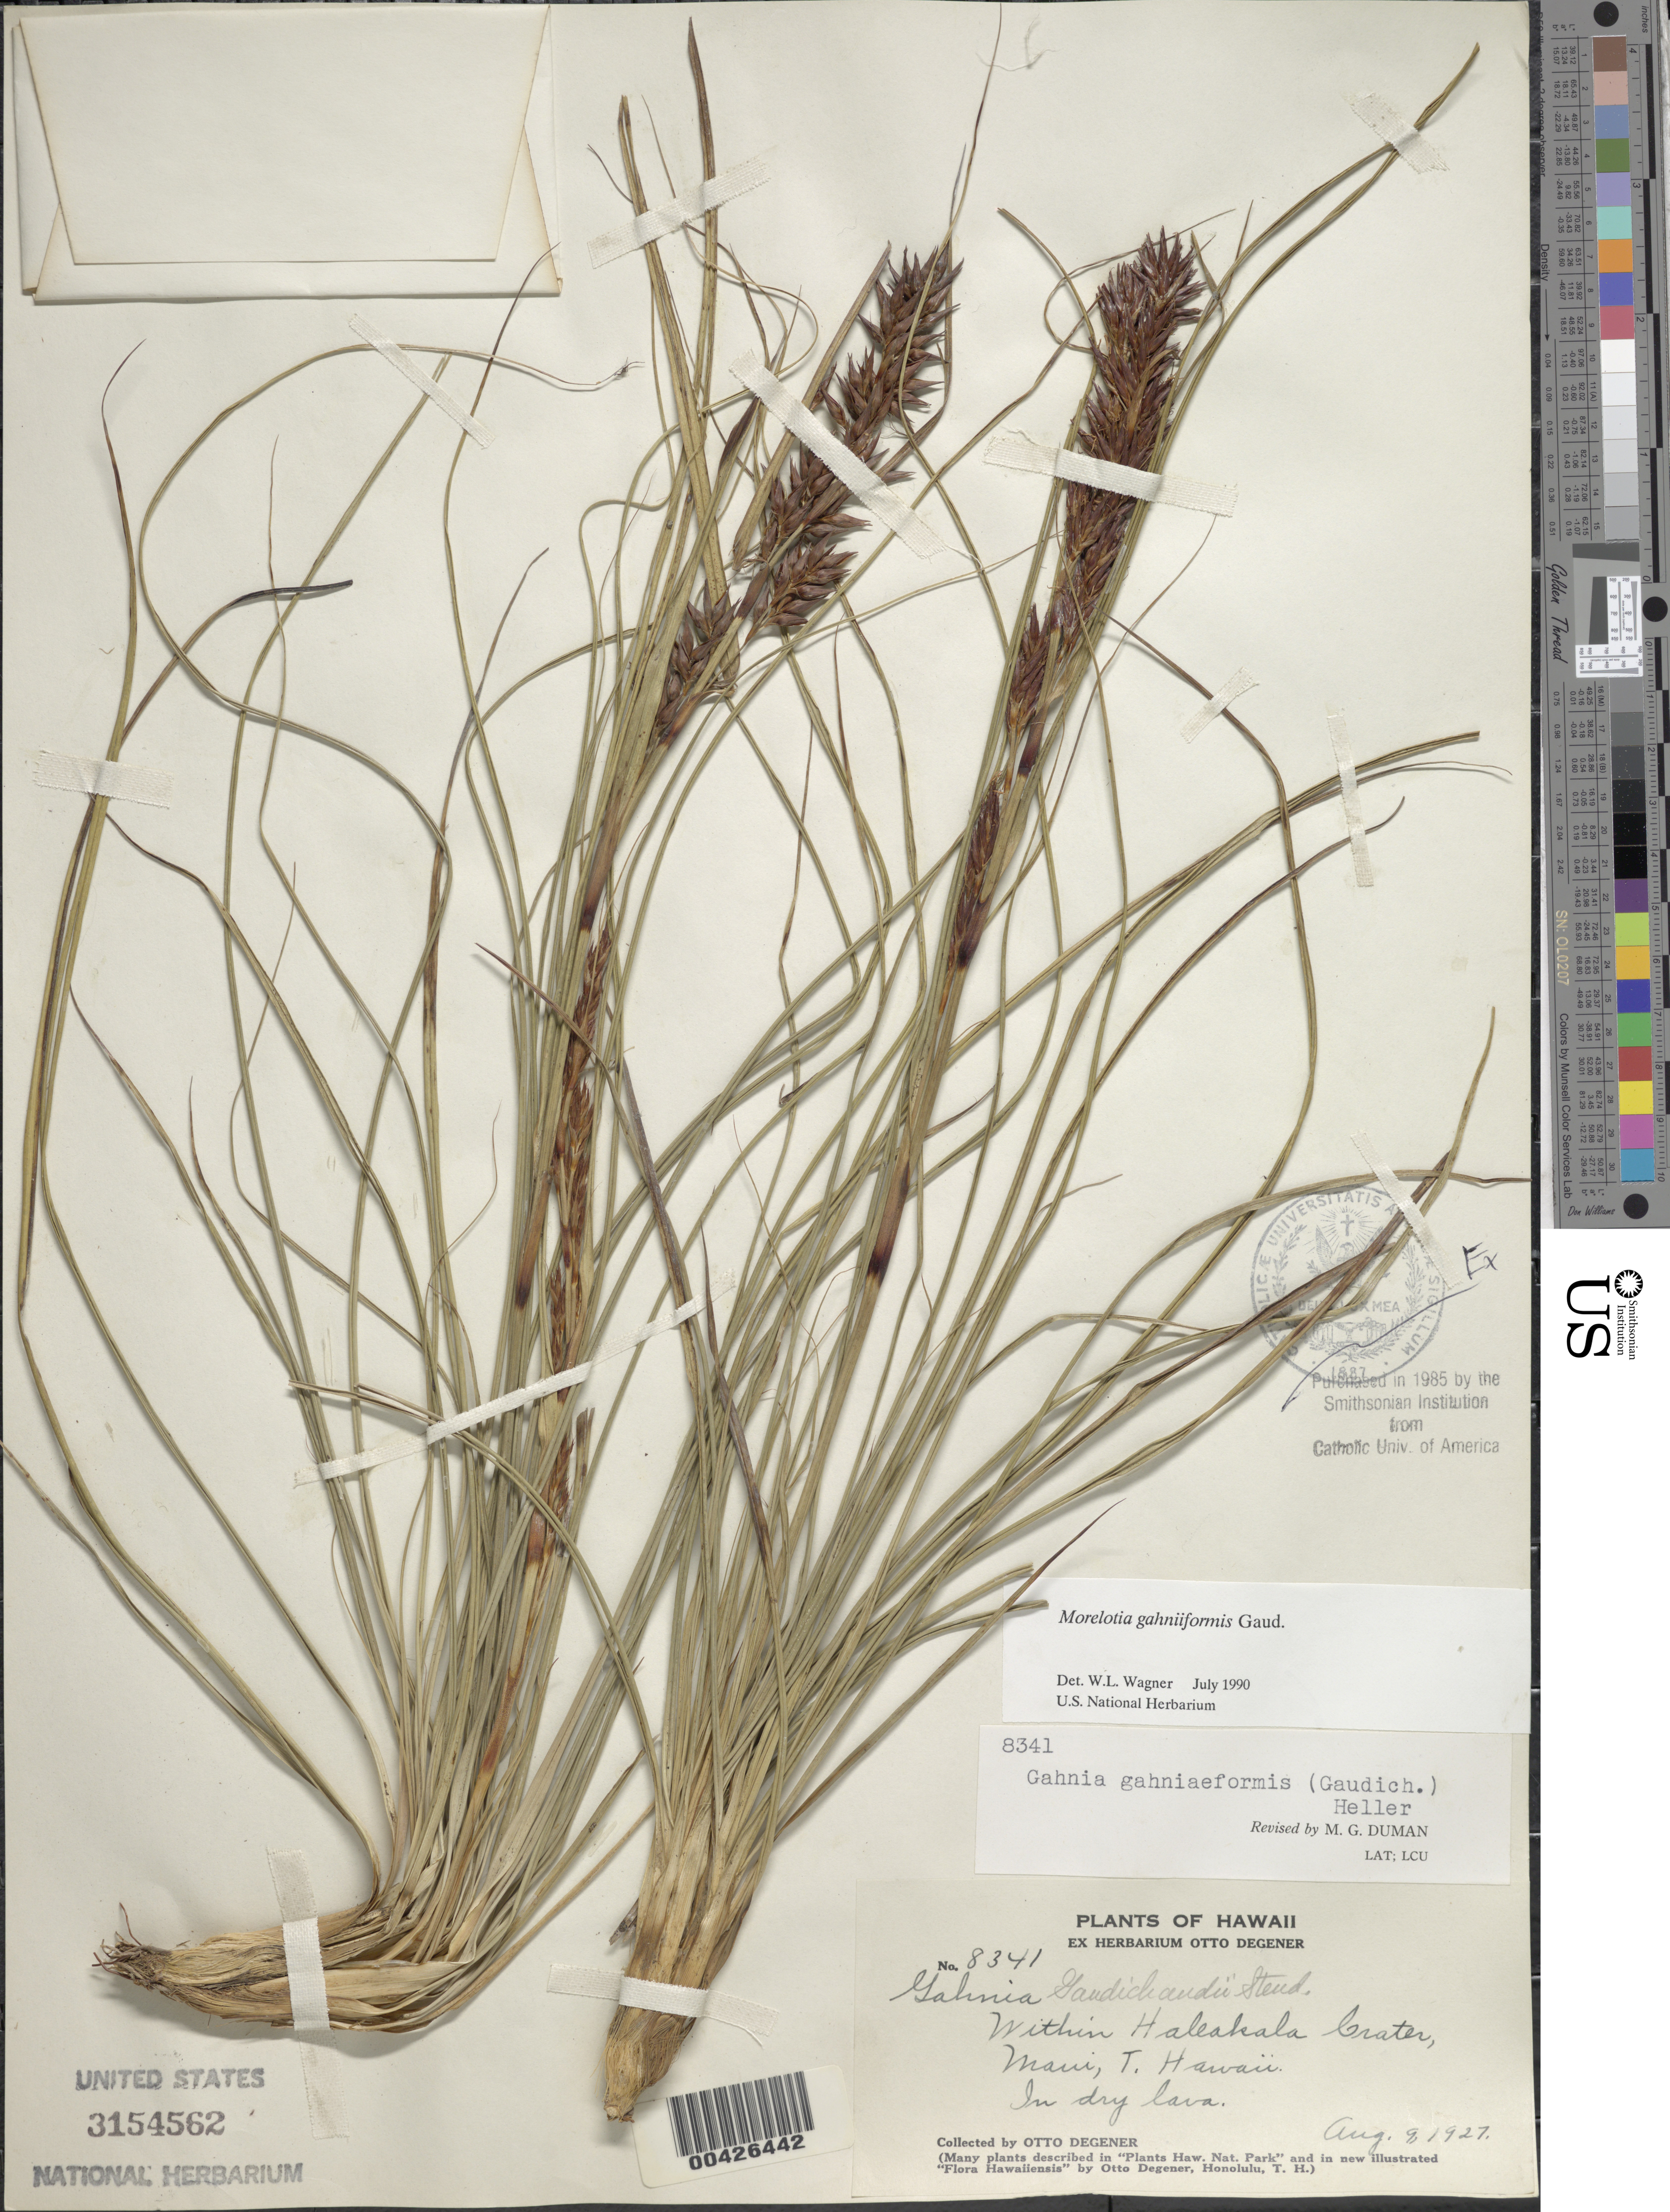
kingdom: Plantae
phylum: Tracheophyta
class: Liliopsida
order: Poales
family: Cyperaceae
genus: Morelotia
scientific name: Morelotia gahniiformis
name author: Gaudich.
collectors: O. Degener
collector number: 8341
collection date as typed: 9 Aug 1927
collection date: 1927-08-09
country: United States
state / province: Hawaii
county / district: Maui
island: Maui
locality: Within Haleakala Crater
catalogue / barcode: US 3154562